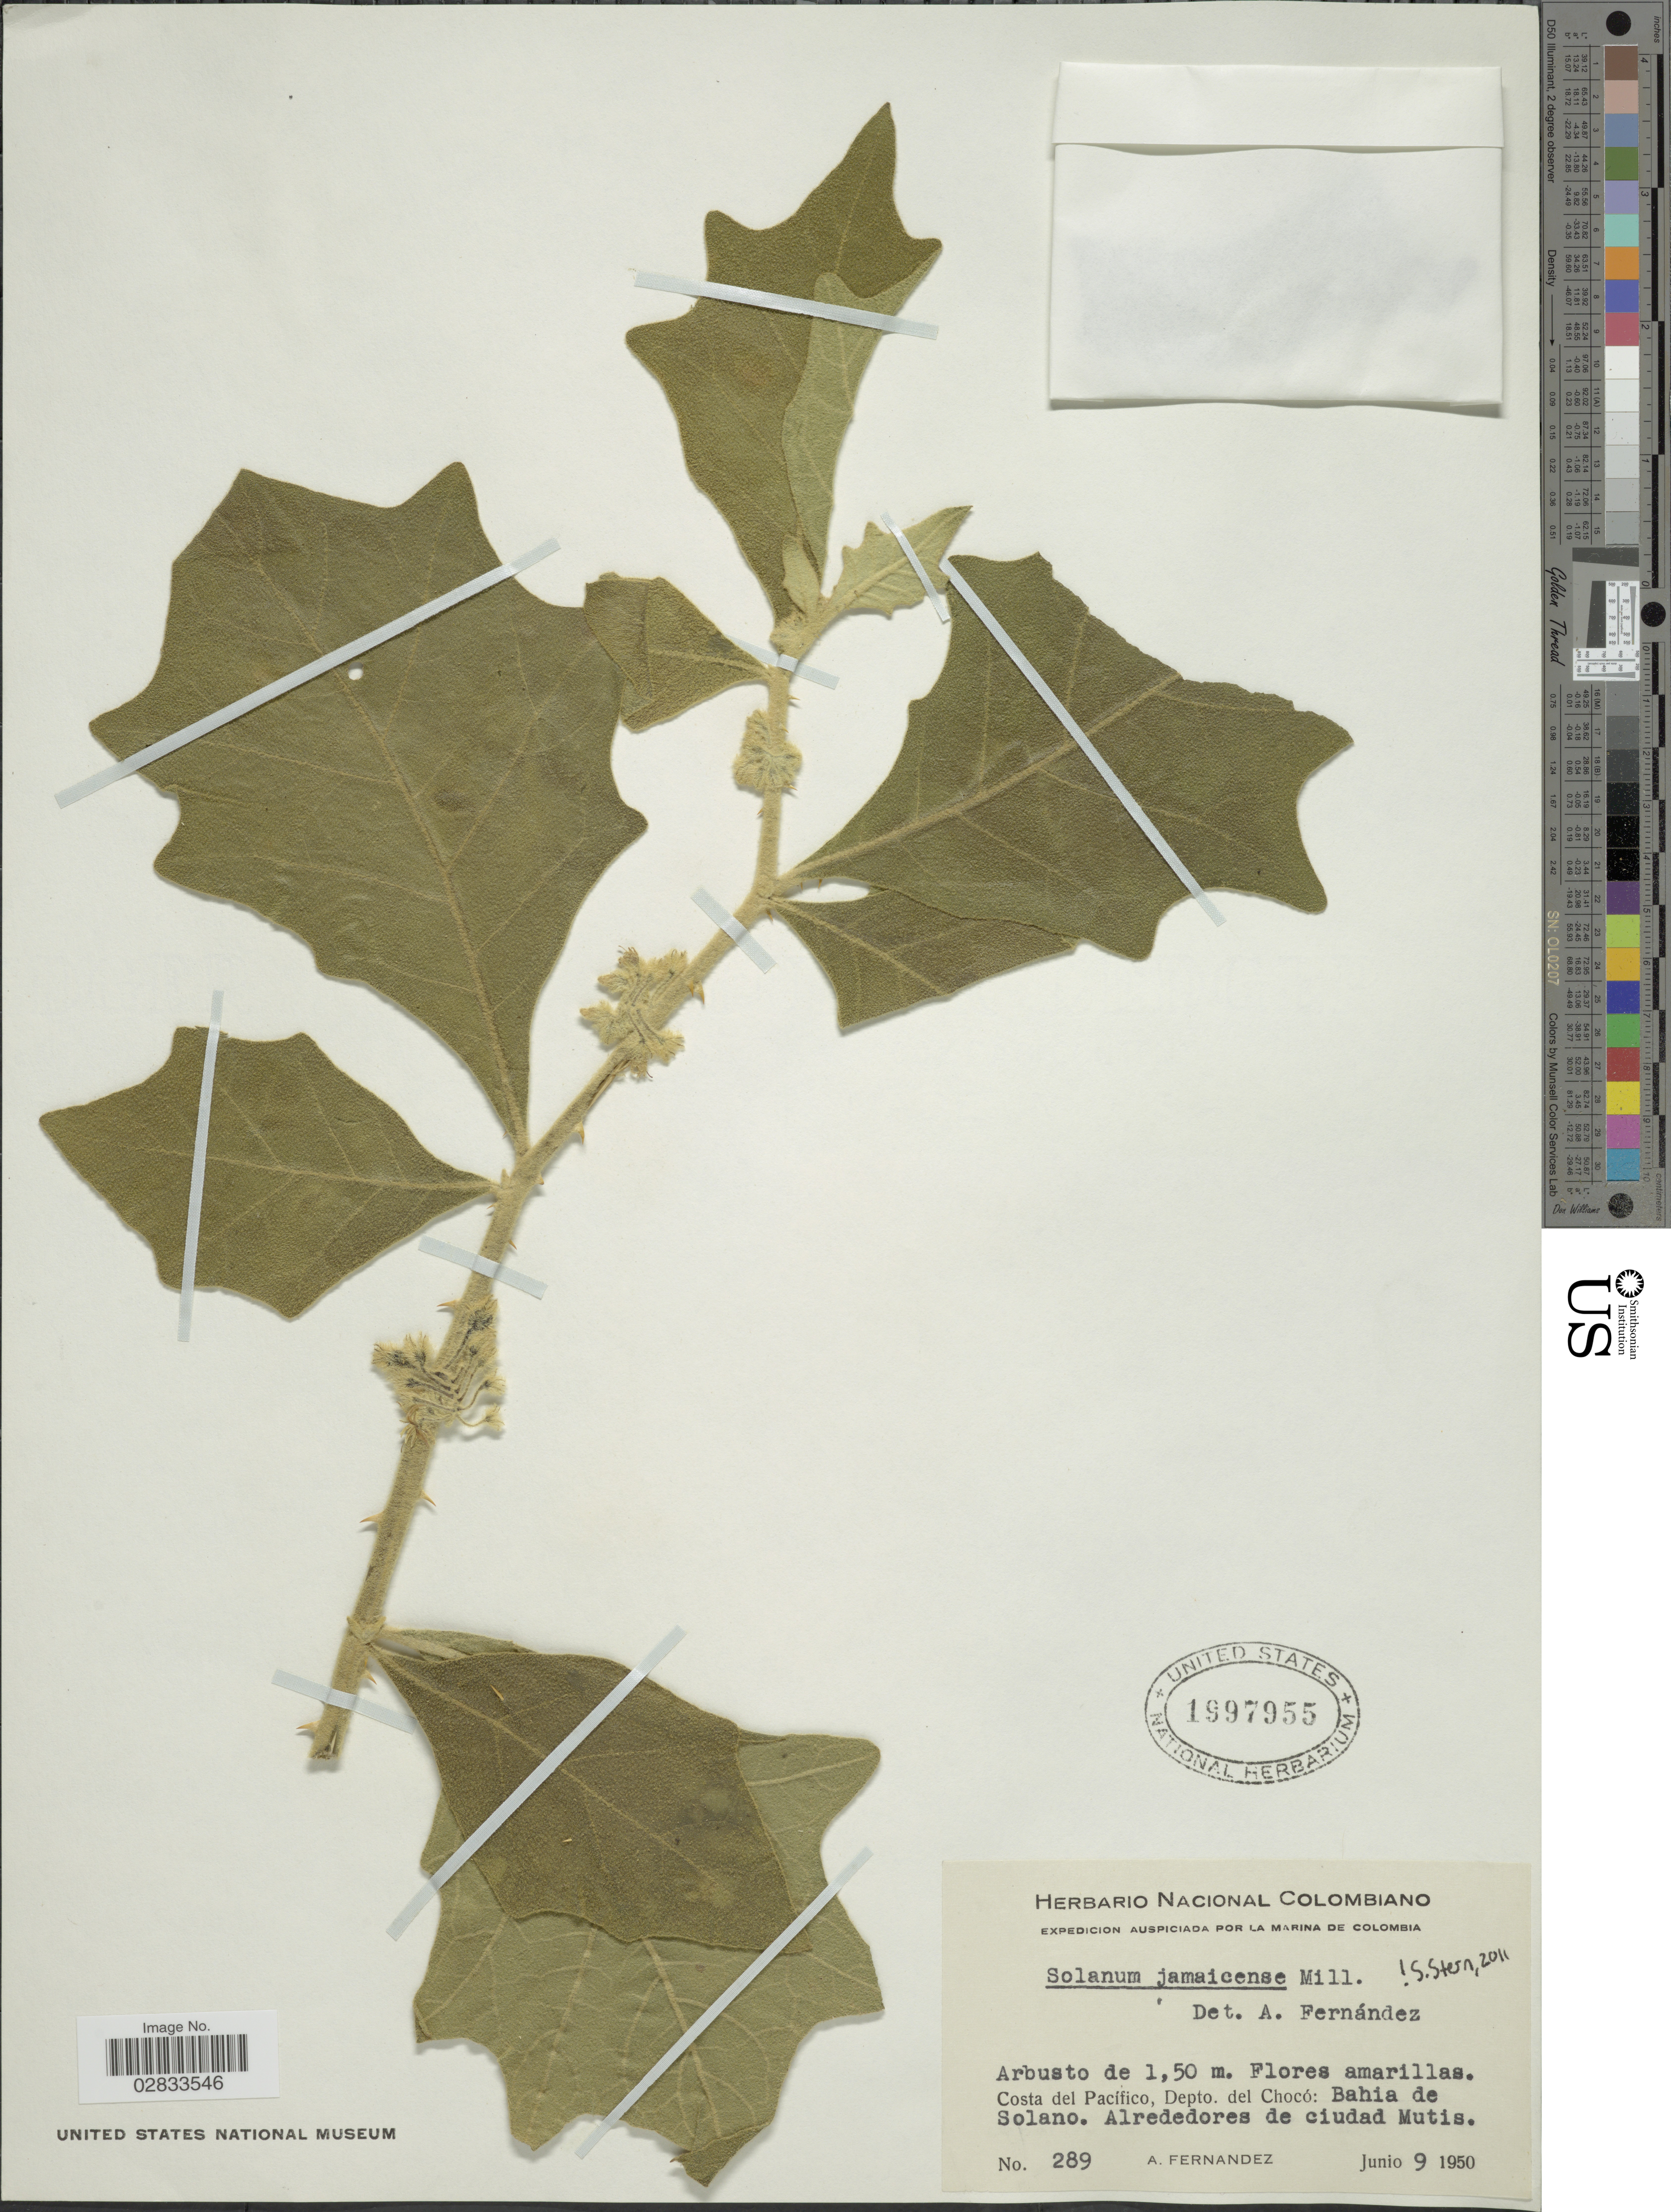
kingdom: Plantae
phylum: Tracheophyta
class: Magnoliopsida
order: Solanales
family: Solanaceae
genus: Solanum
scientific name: Solanum jamaicense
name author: Mill.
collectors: A. Fernandez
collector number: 289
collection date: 1950-06-09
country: Colombia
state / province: Chocó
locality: Costa del Pacífico, Depto. del Chocó: Bahia de Solano. Alrededores de ciudad Mutis.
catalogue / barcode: US 1997955